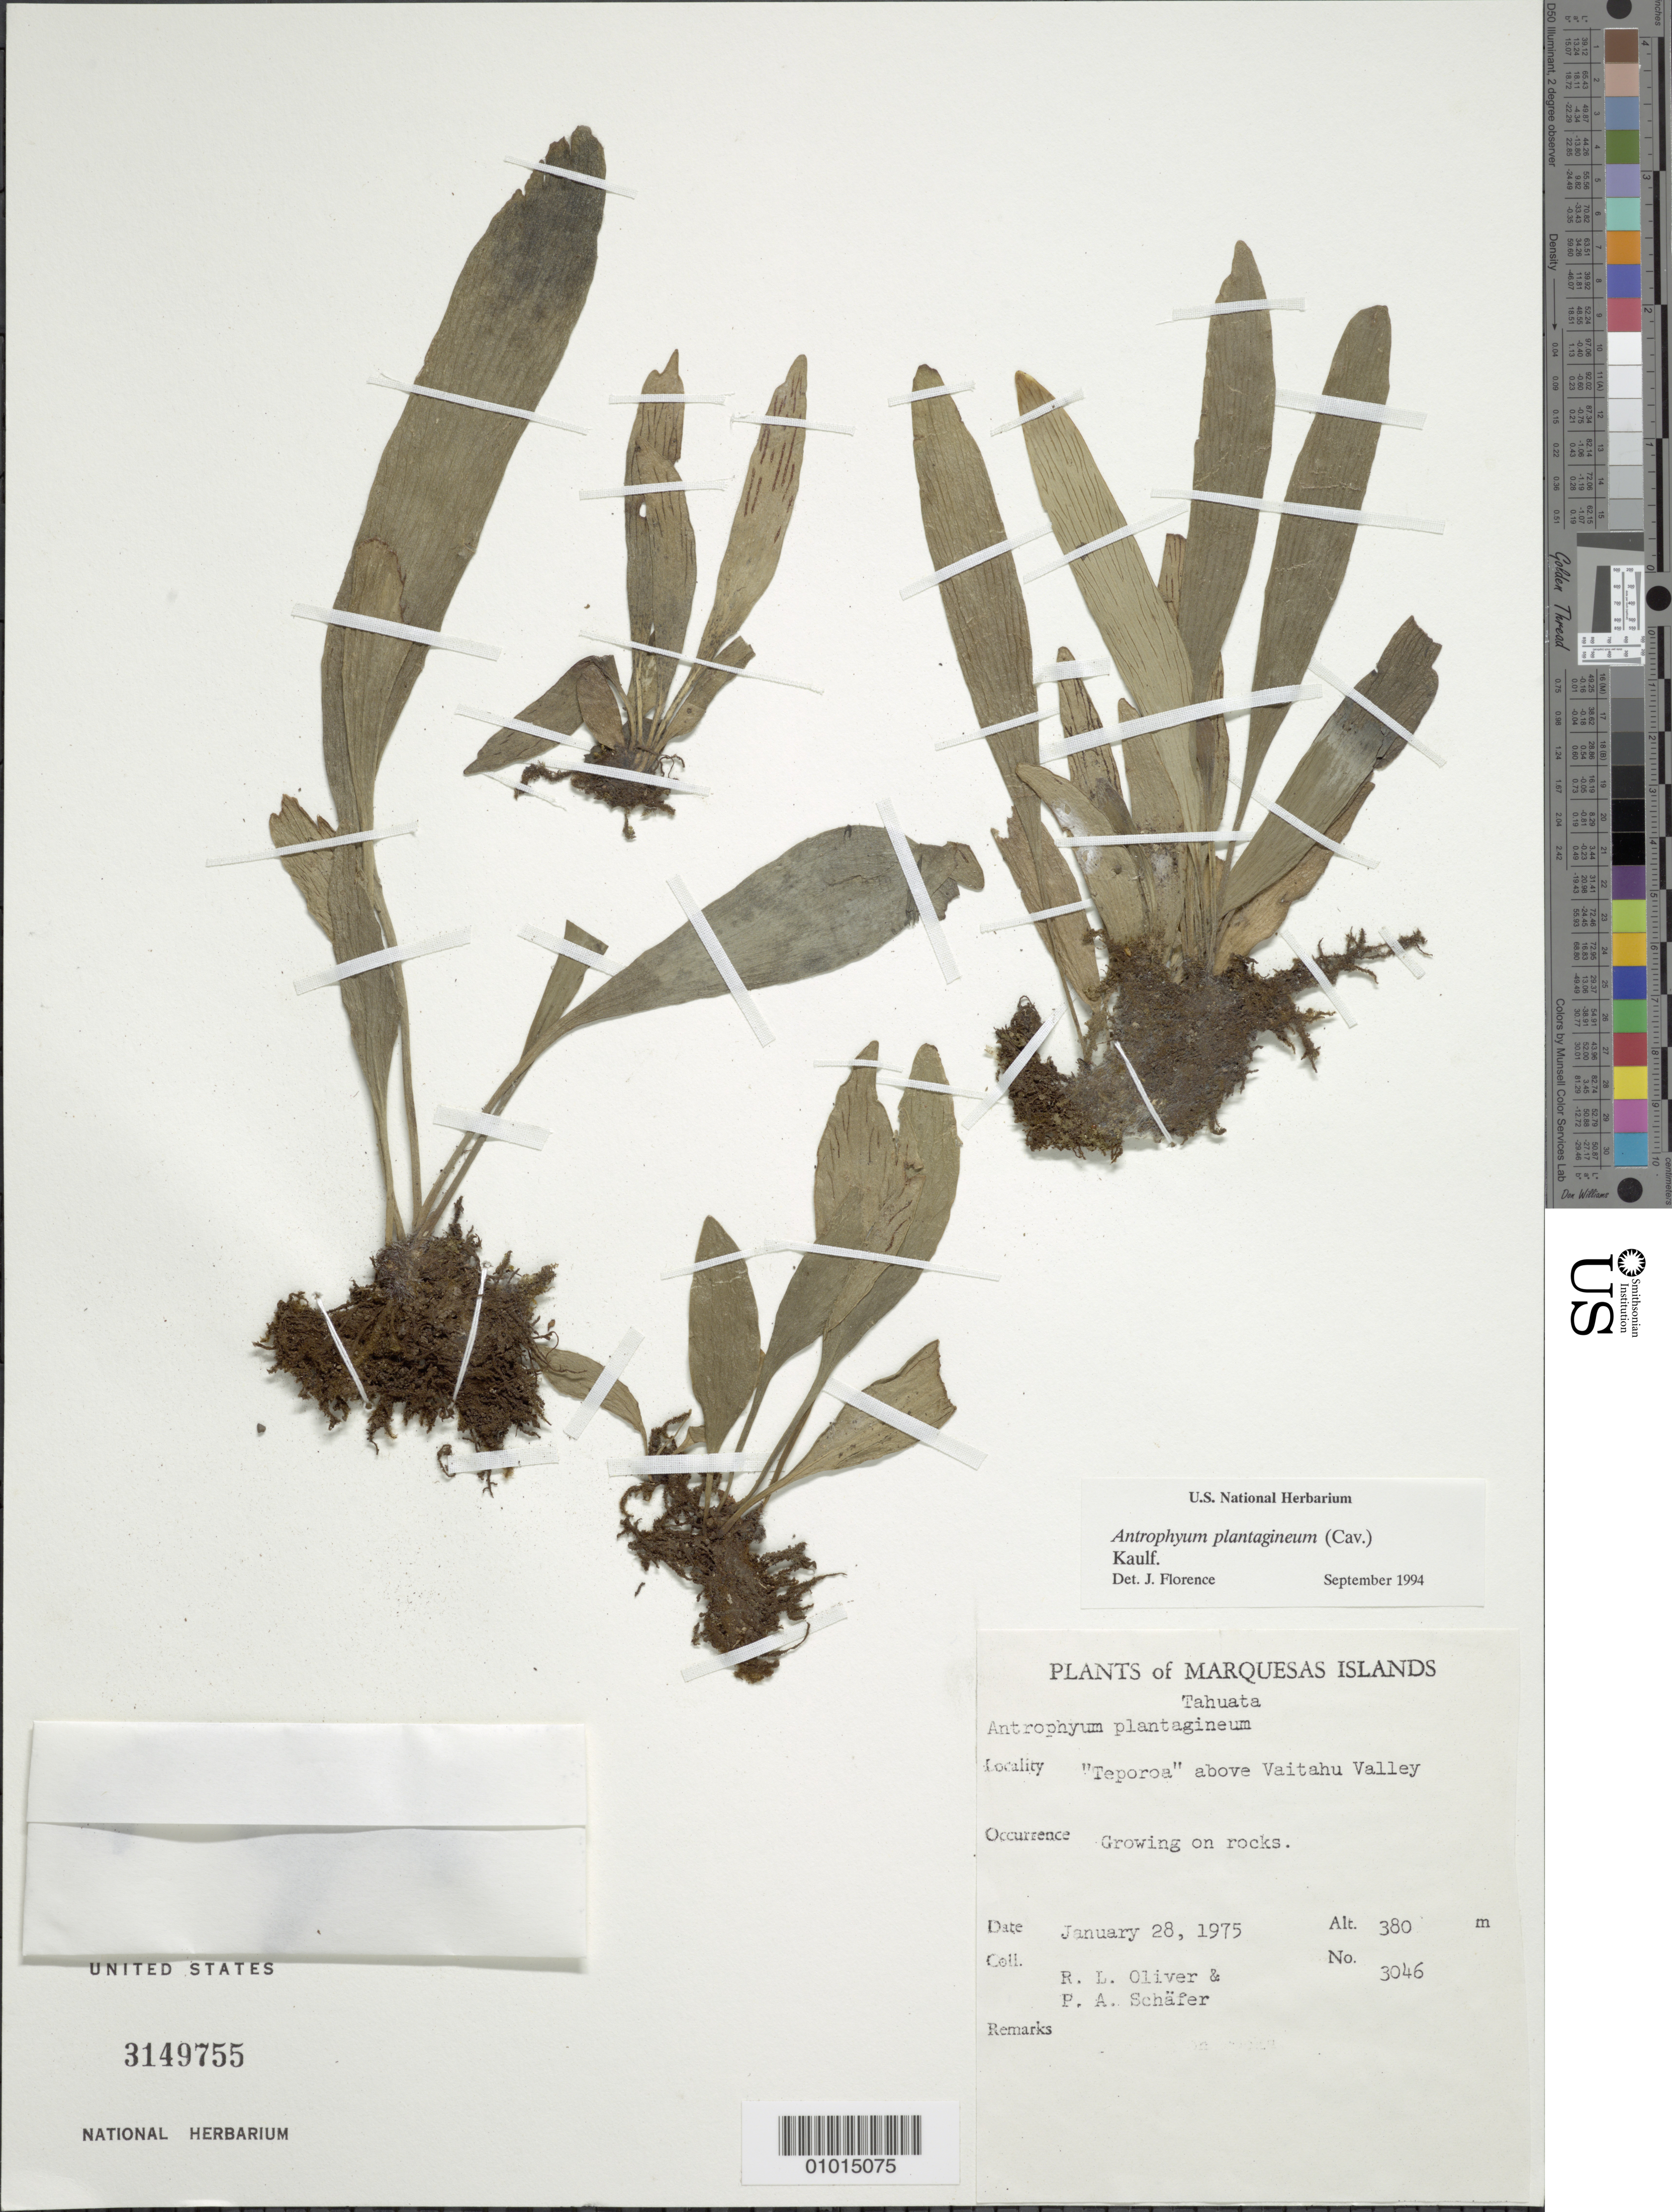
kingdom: Plantae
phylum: Tracheophyta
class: Polypodiopsida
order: Polypodiales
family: Pteridaceae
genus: Antrophyum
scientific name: Antrophyum plantagineum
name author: (Cav.) Kaulf.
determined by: Florence, J.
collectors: R. L. Oliver & P. A. Schäfer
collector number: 3046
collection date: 1975-01-28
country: French Polynesia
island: Tahuata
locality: "Teporoa" above Vaitahu Valley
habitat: Growing on rocks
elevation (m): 380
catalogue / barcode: US 3149750